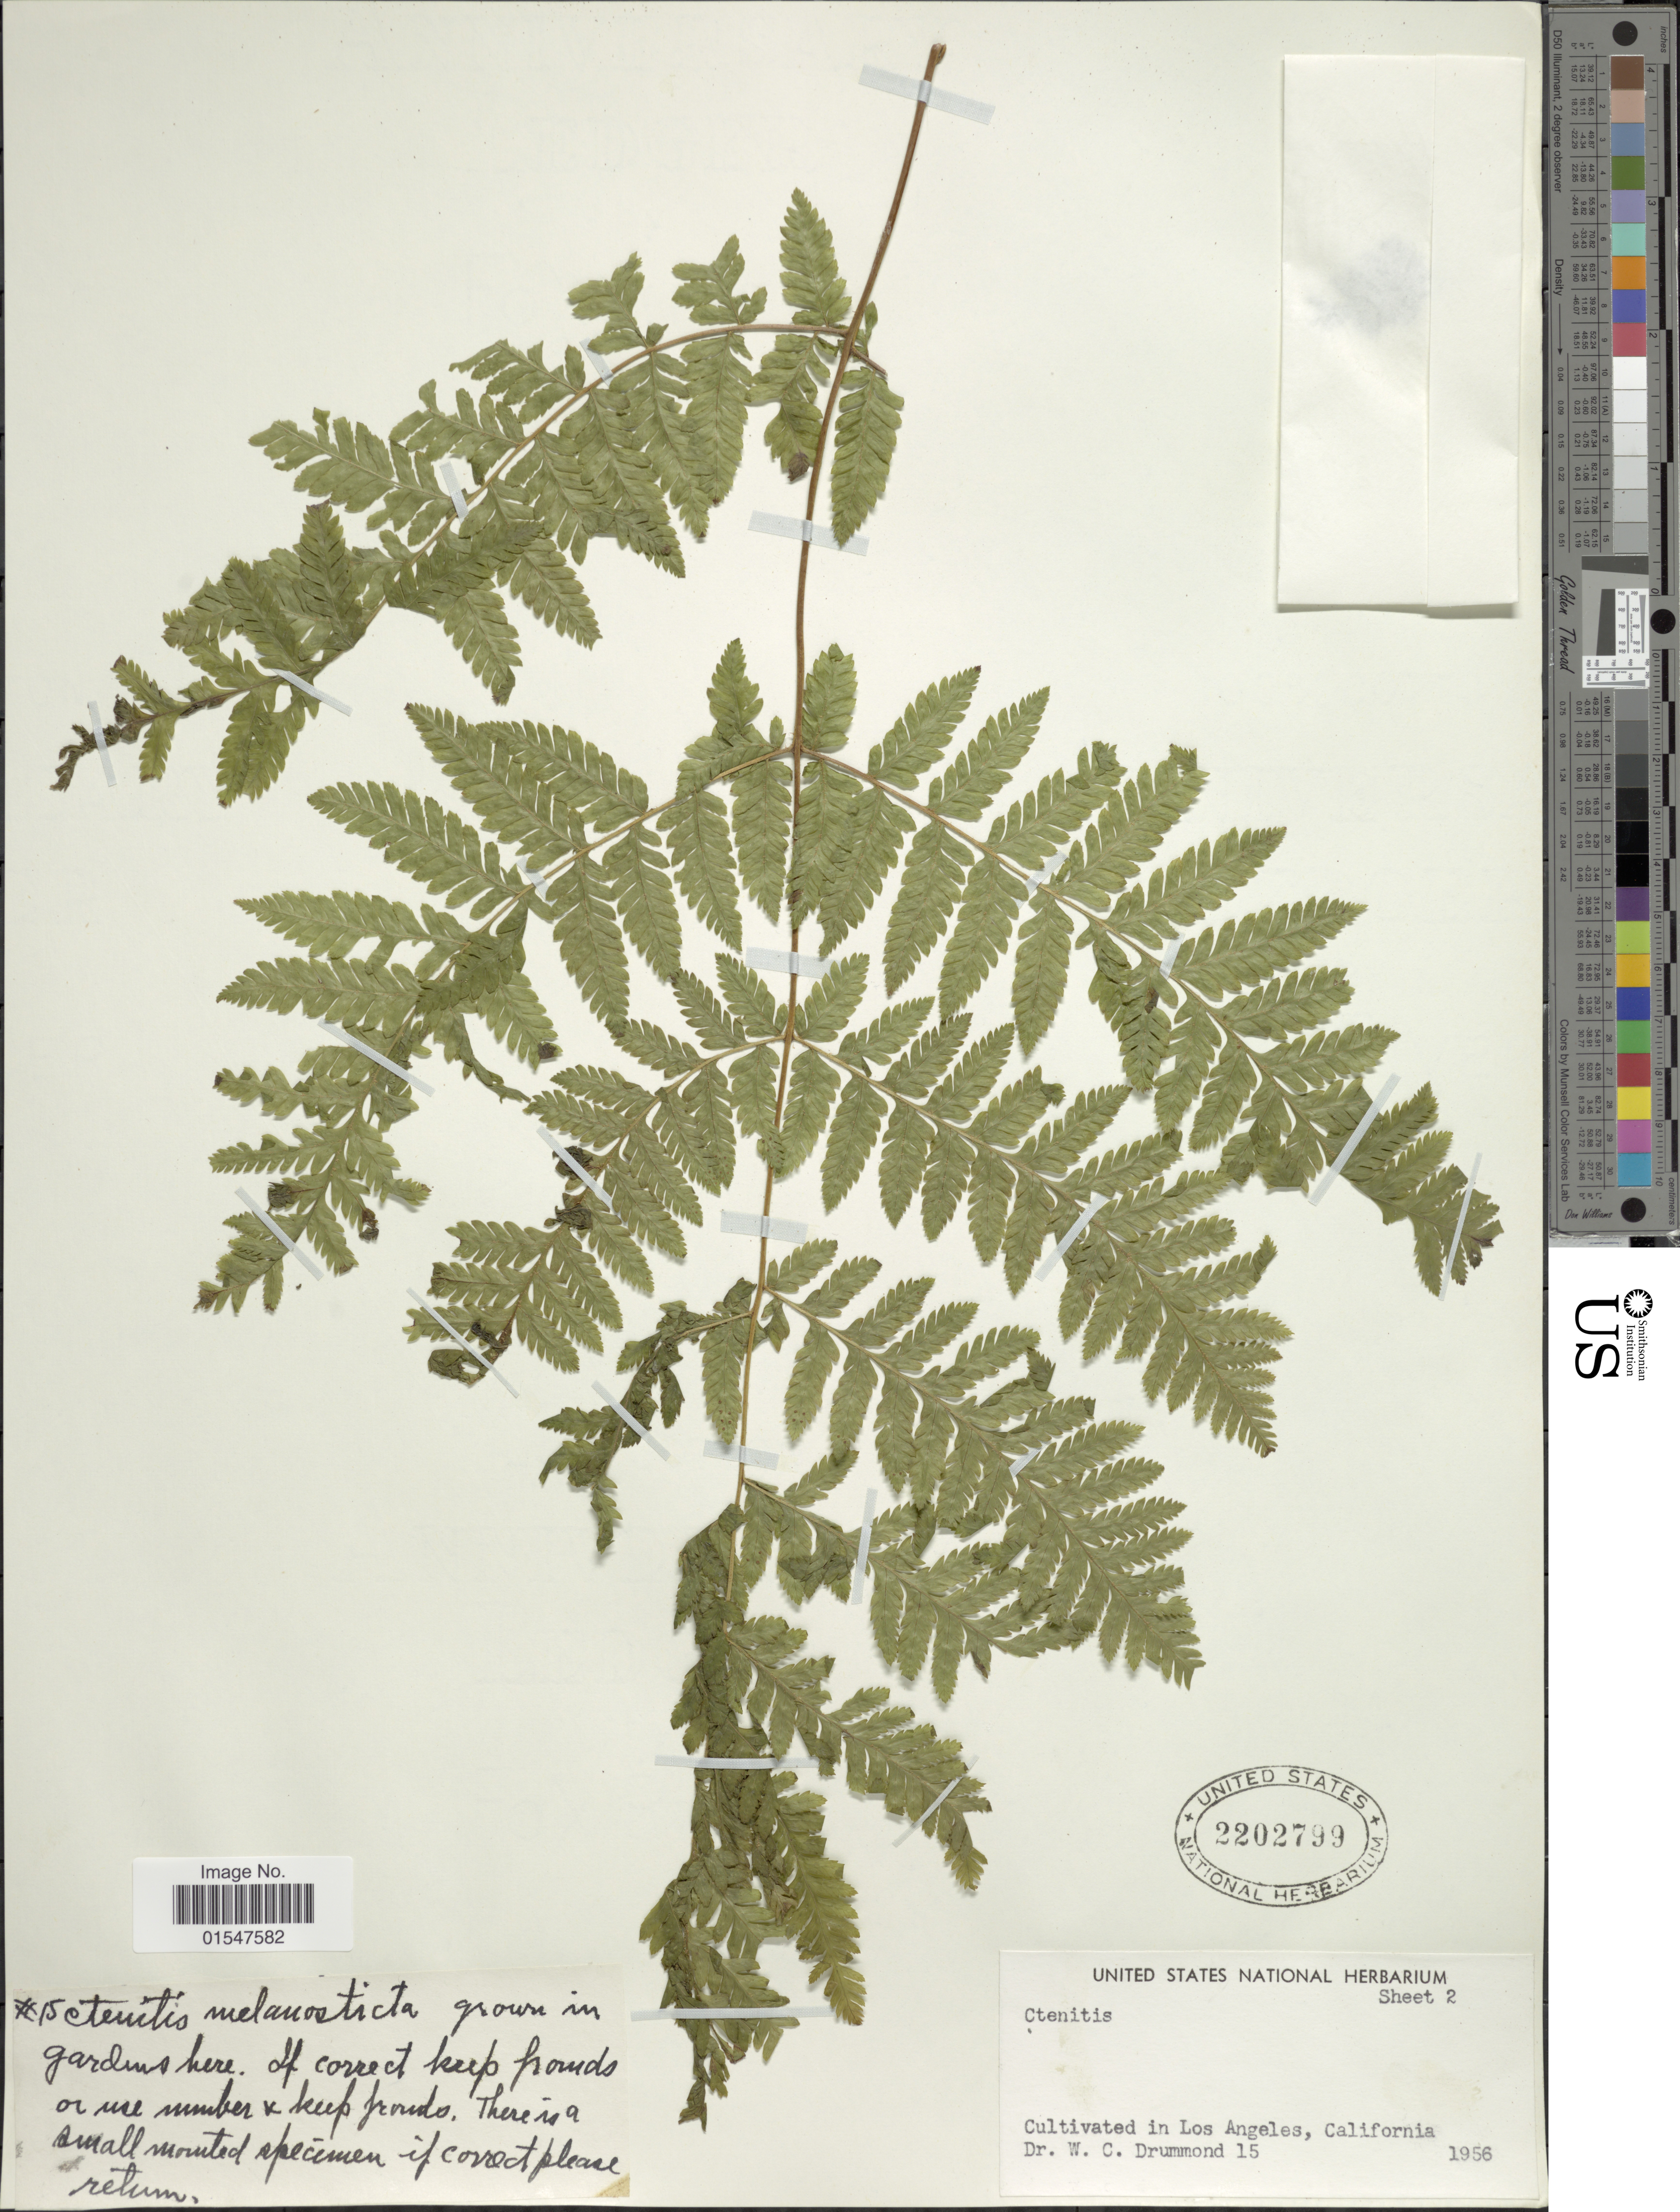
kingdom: Plantae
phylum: Tracheophyta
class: Polypodiopsida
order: Polypodiales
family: Dryopteridaceae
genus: Ctenitis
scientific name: Ctenitis melanosticta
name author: (Kunze) Copel.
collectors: W. Drummond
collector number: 15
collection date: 1956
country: United States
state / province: California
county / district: Los Angeles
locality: Los Angeles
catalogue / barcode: US 2202799